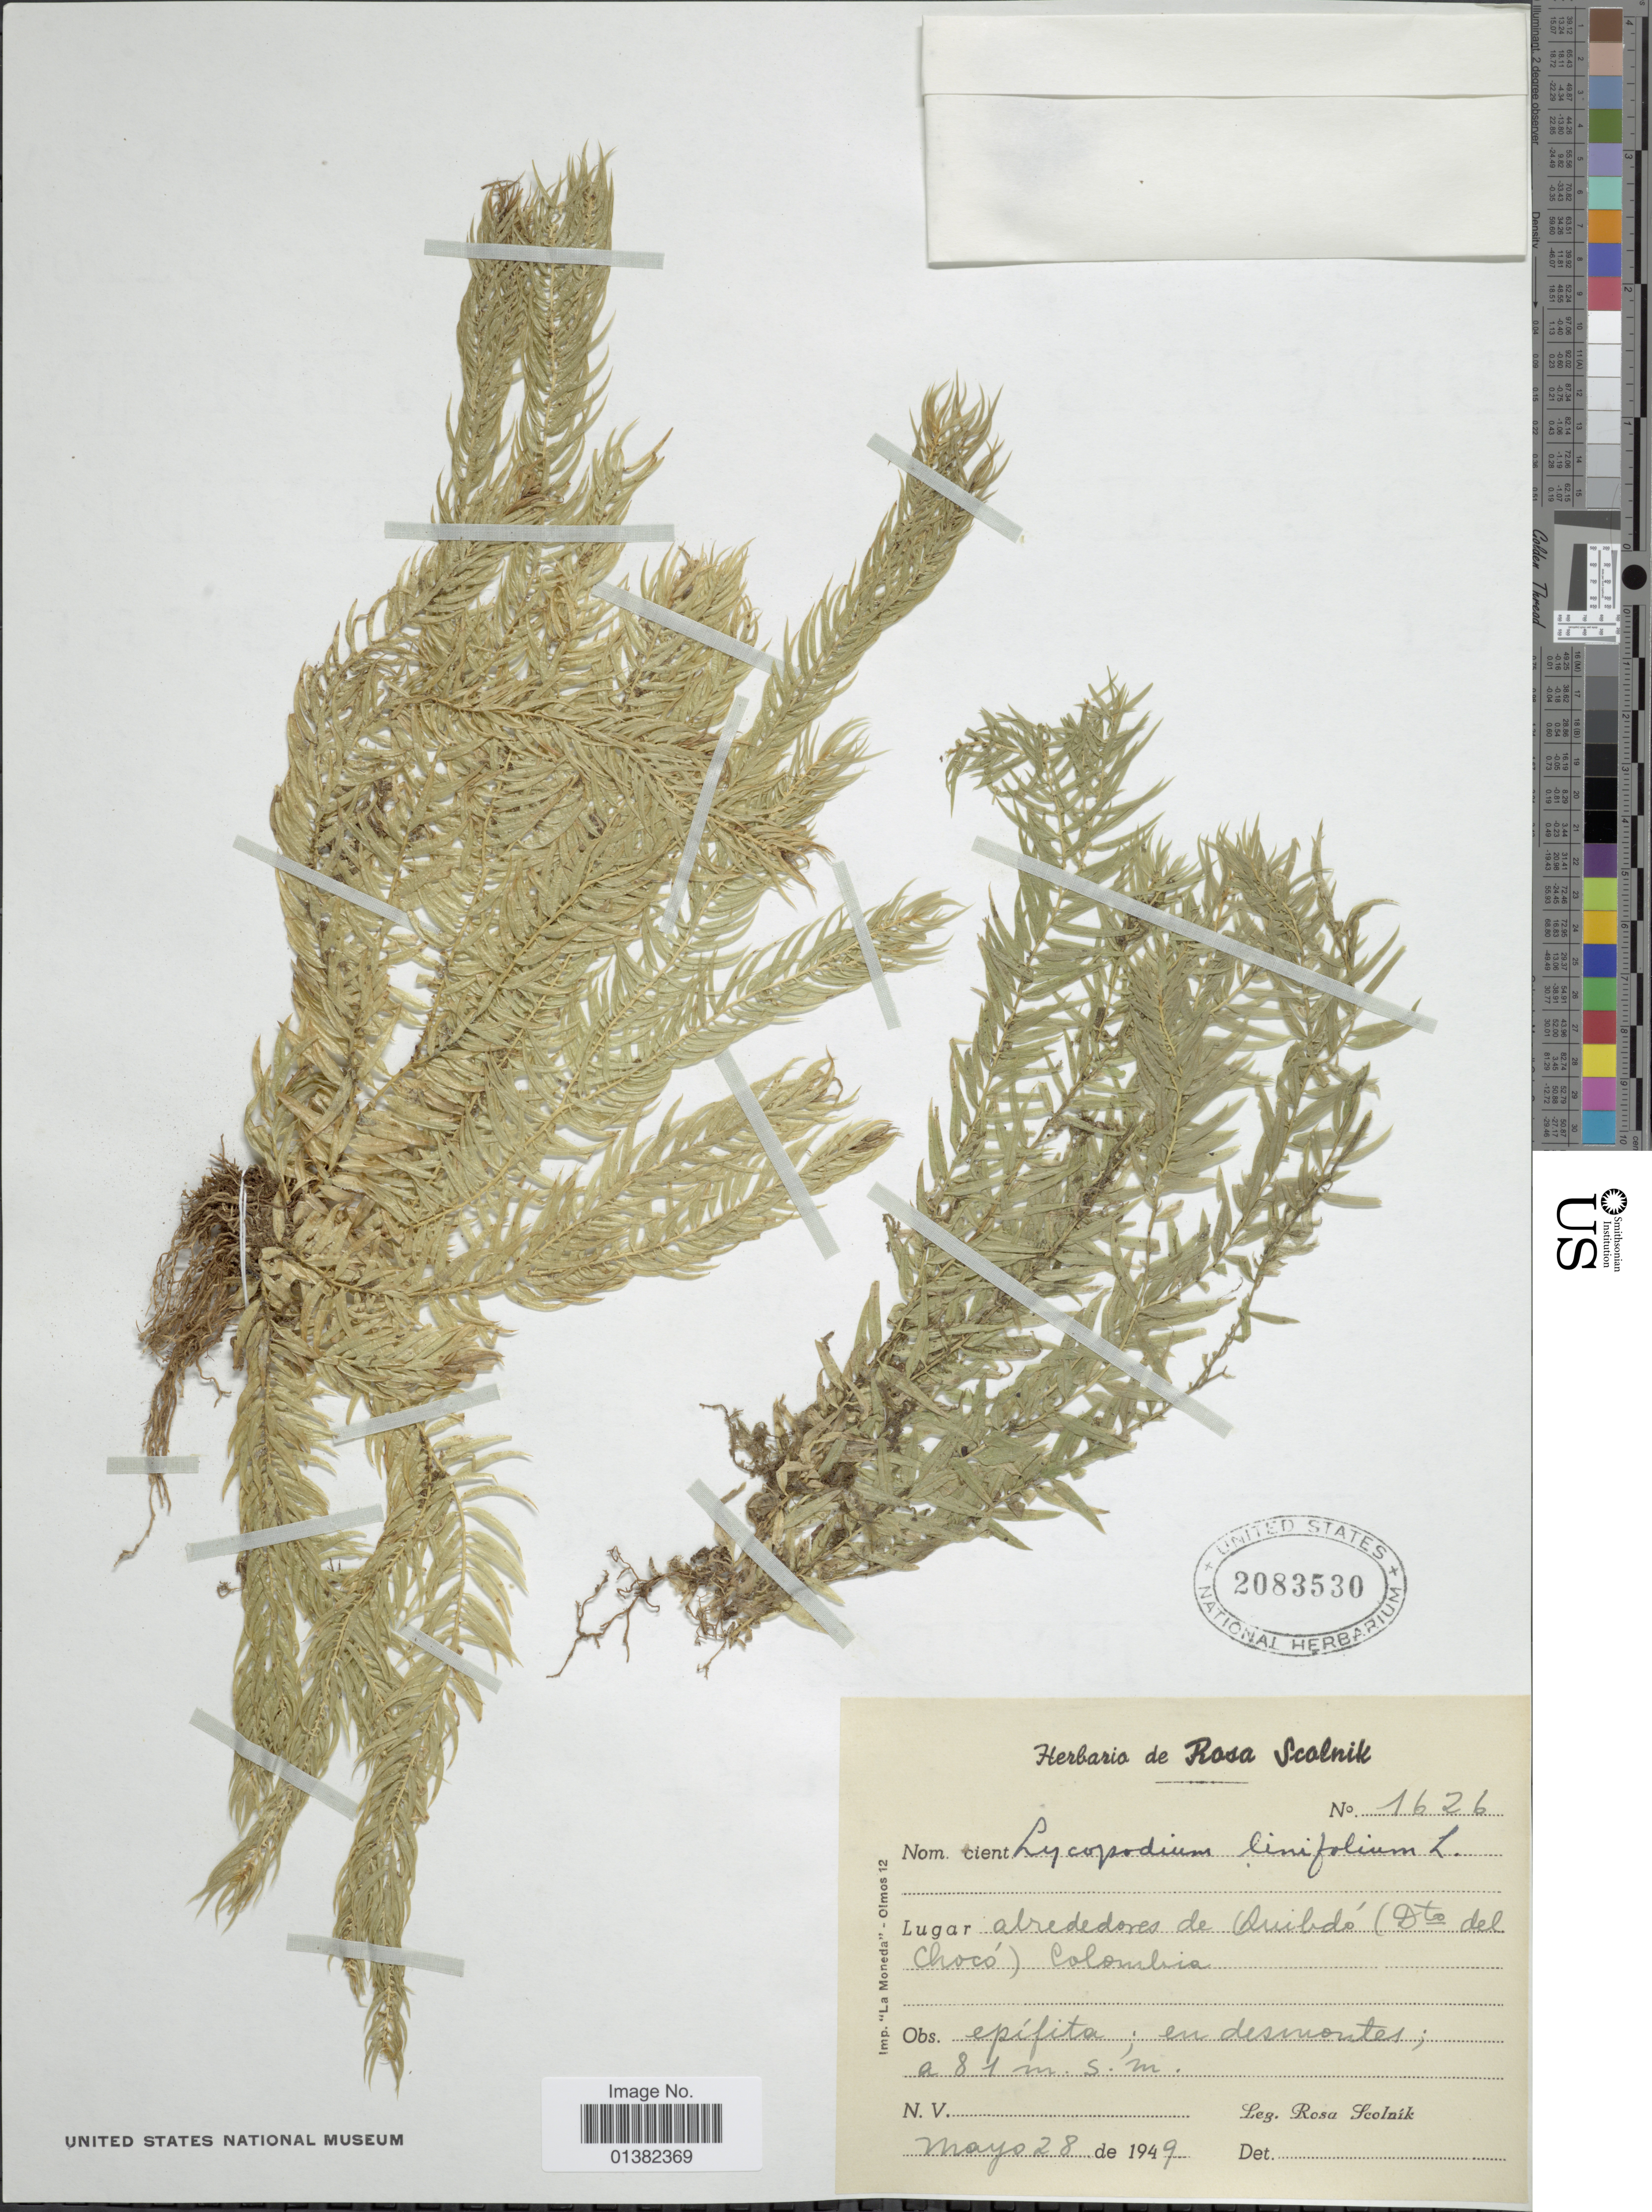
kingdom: Plantae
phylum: Tracheophyta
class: Lycopodiopsida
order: Lycopodiales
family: Lycopodiaceae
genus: Phlegmariurus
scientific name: Phlegmariurus linifolius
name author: (L.) B. Øllg.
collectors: R. Scolnik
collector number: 1626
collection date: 1949-05-28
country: Colombia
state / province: Chocó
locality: Alrededores de Quibdó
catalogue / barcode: US 2083530